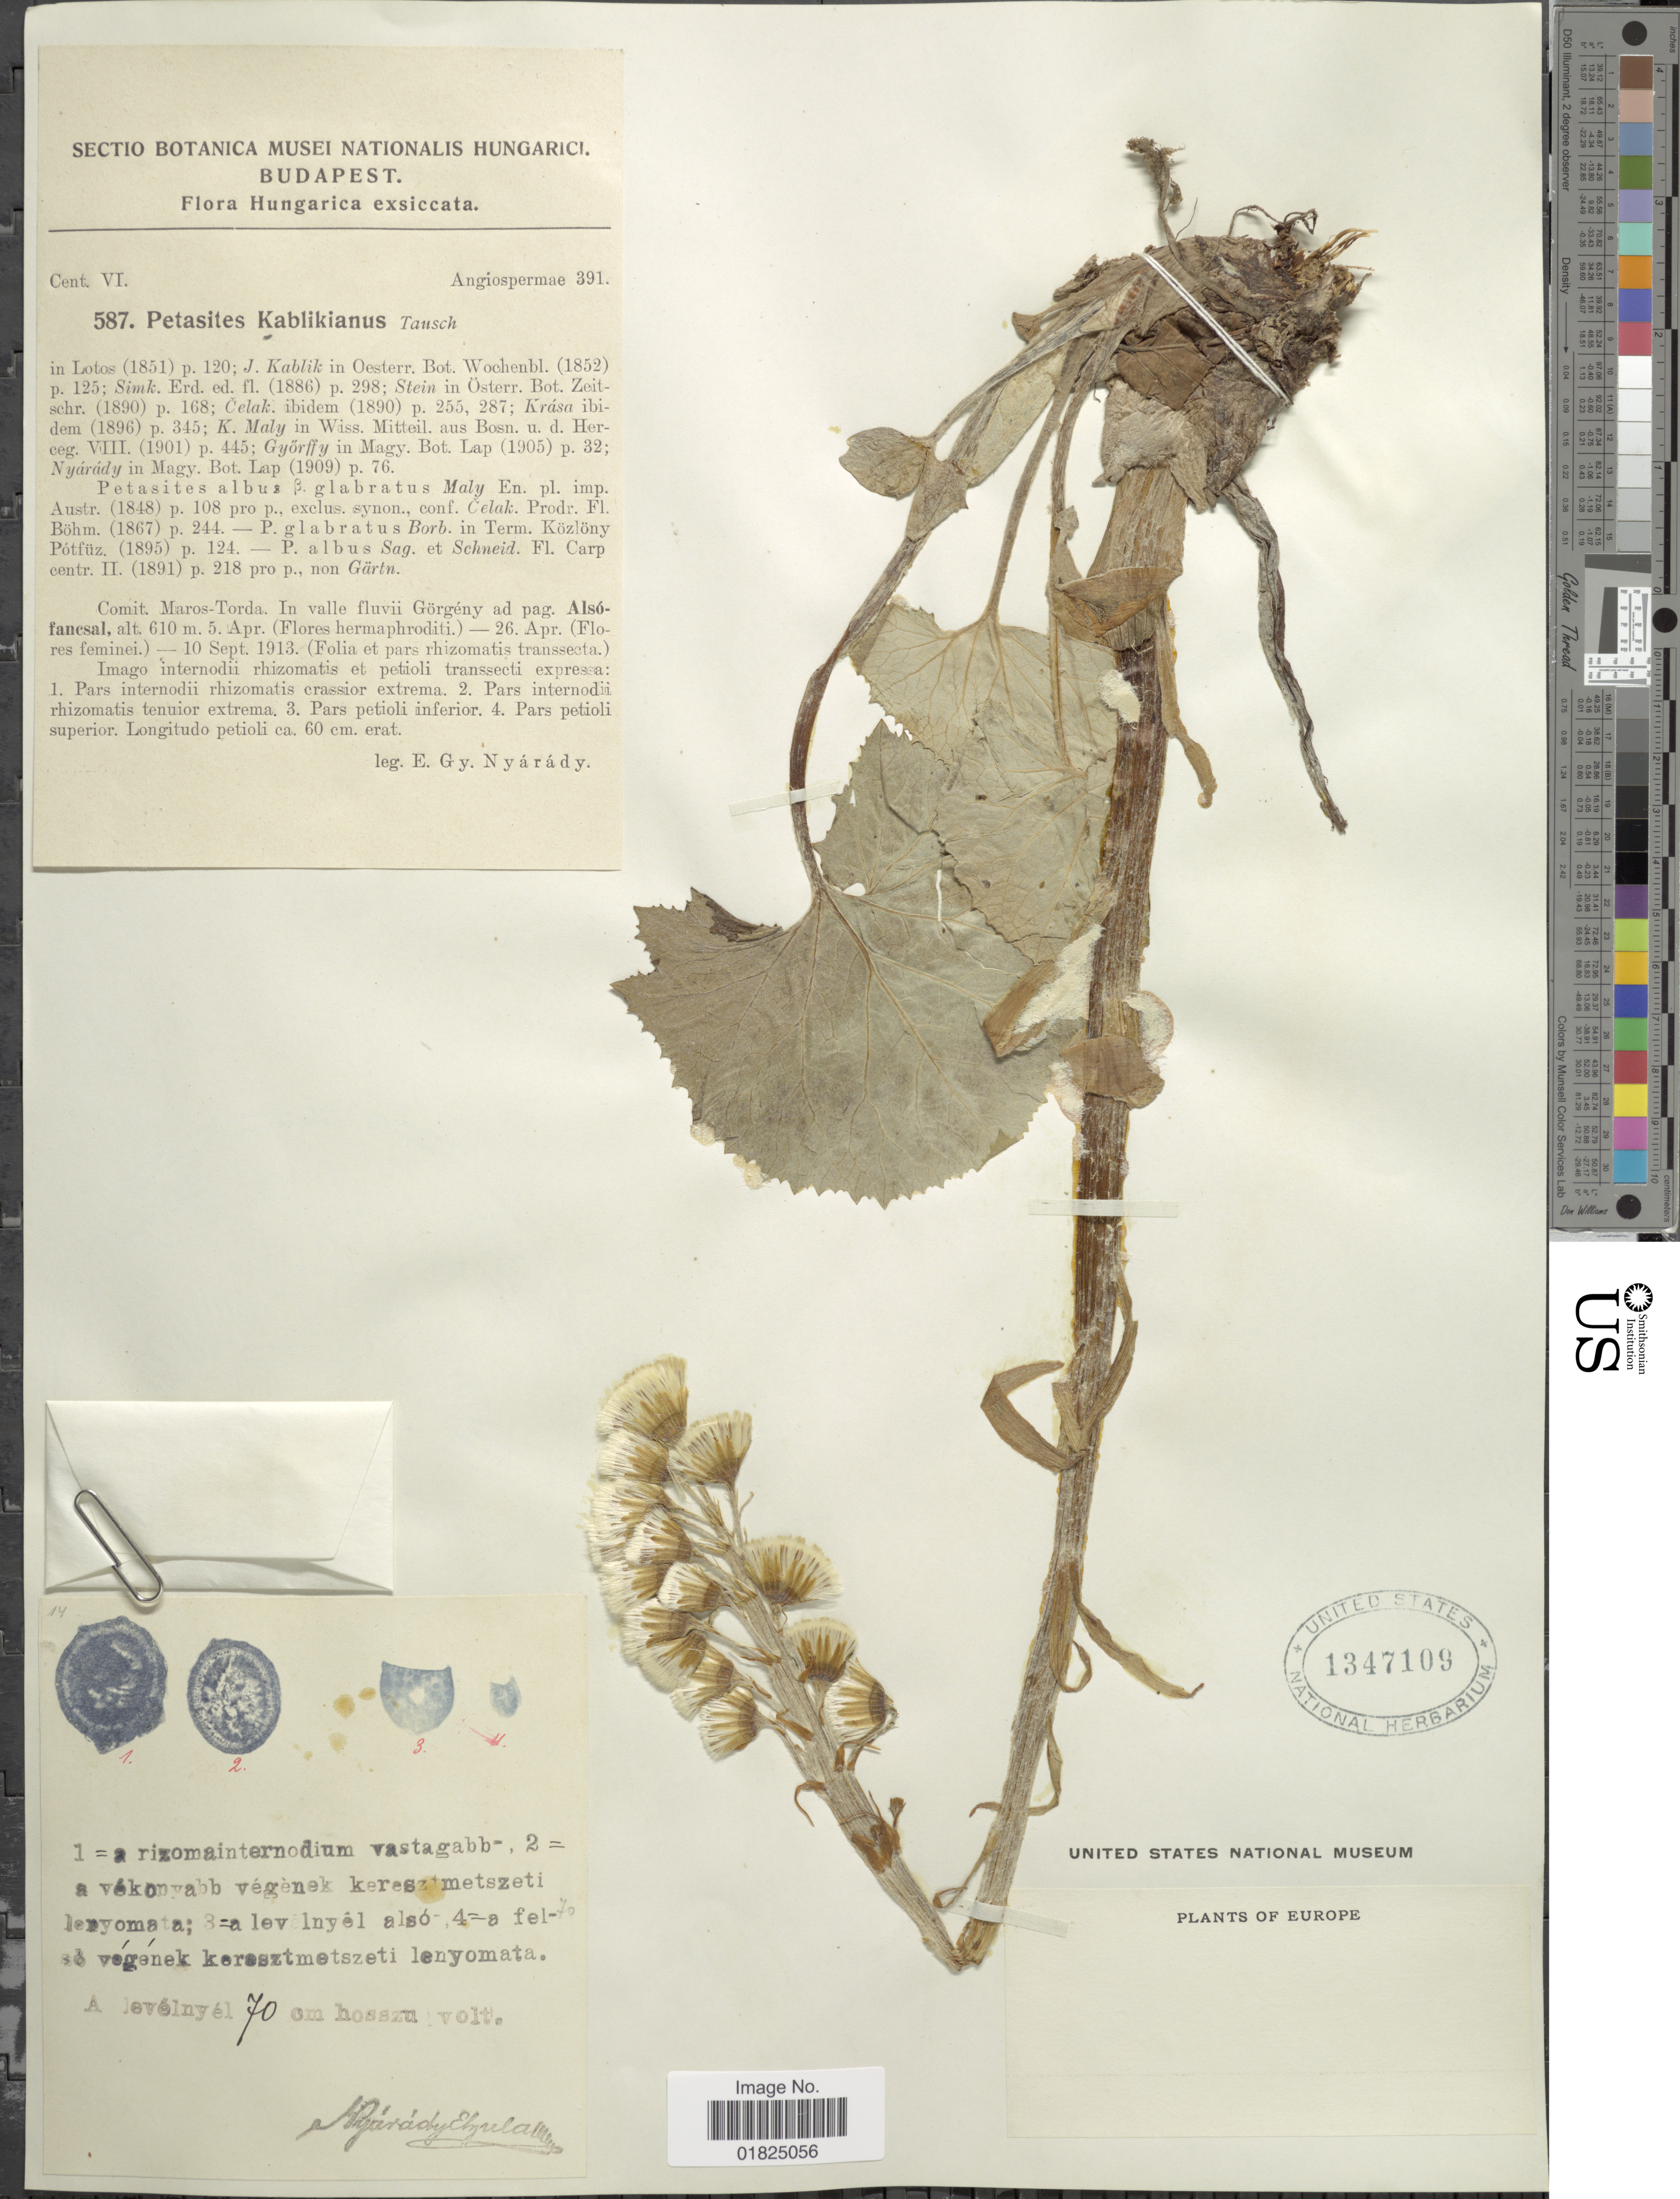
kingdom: Plantae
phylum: Tracheophyta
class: Magnoliopsida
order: Asterales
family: Asteraceae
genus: Petasites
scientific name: Petasites kablikianus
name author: Tausch ex Bercht.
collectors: E. Nyárády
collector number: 587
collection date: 1913-04-26/1913-09-10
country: Hungary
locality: Comit, Maros-Torda. In valle fluvii Görgény ad pag Alsófanesal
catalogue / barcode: US 1347109